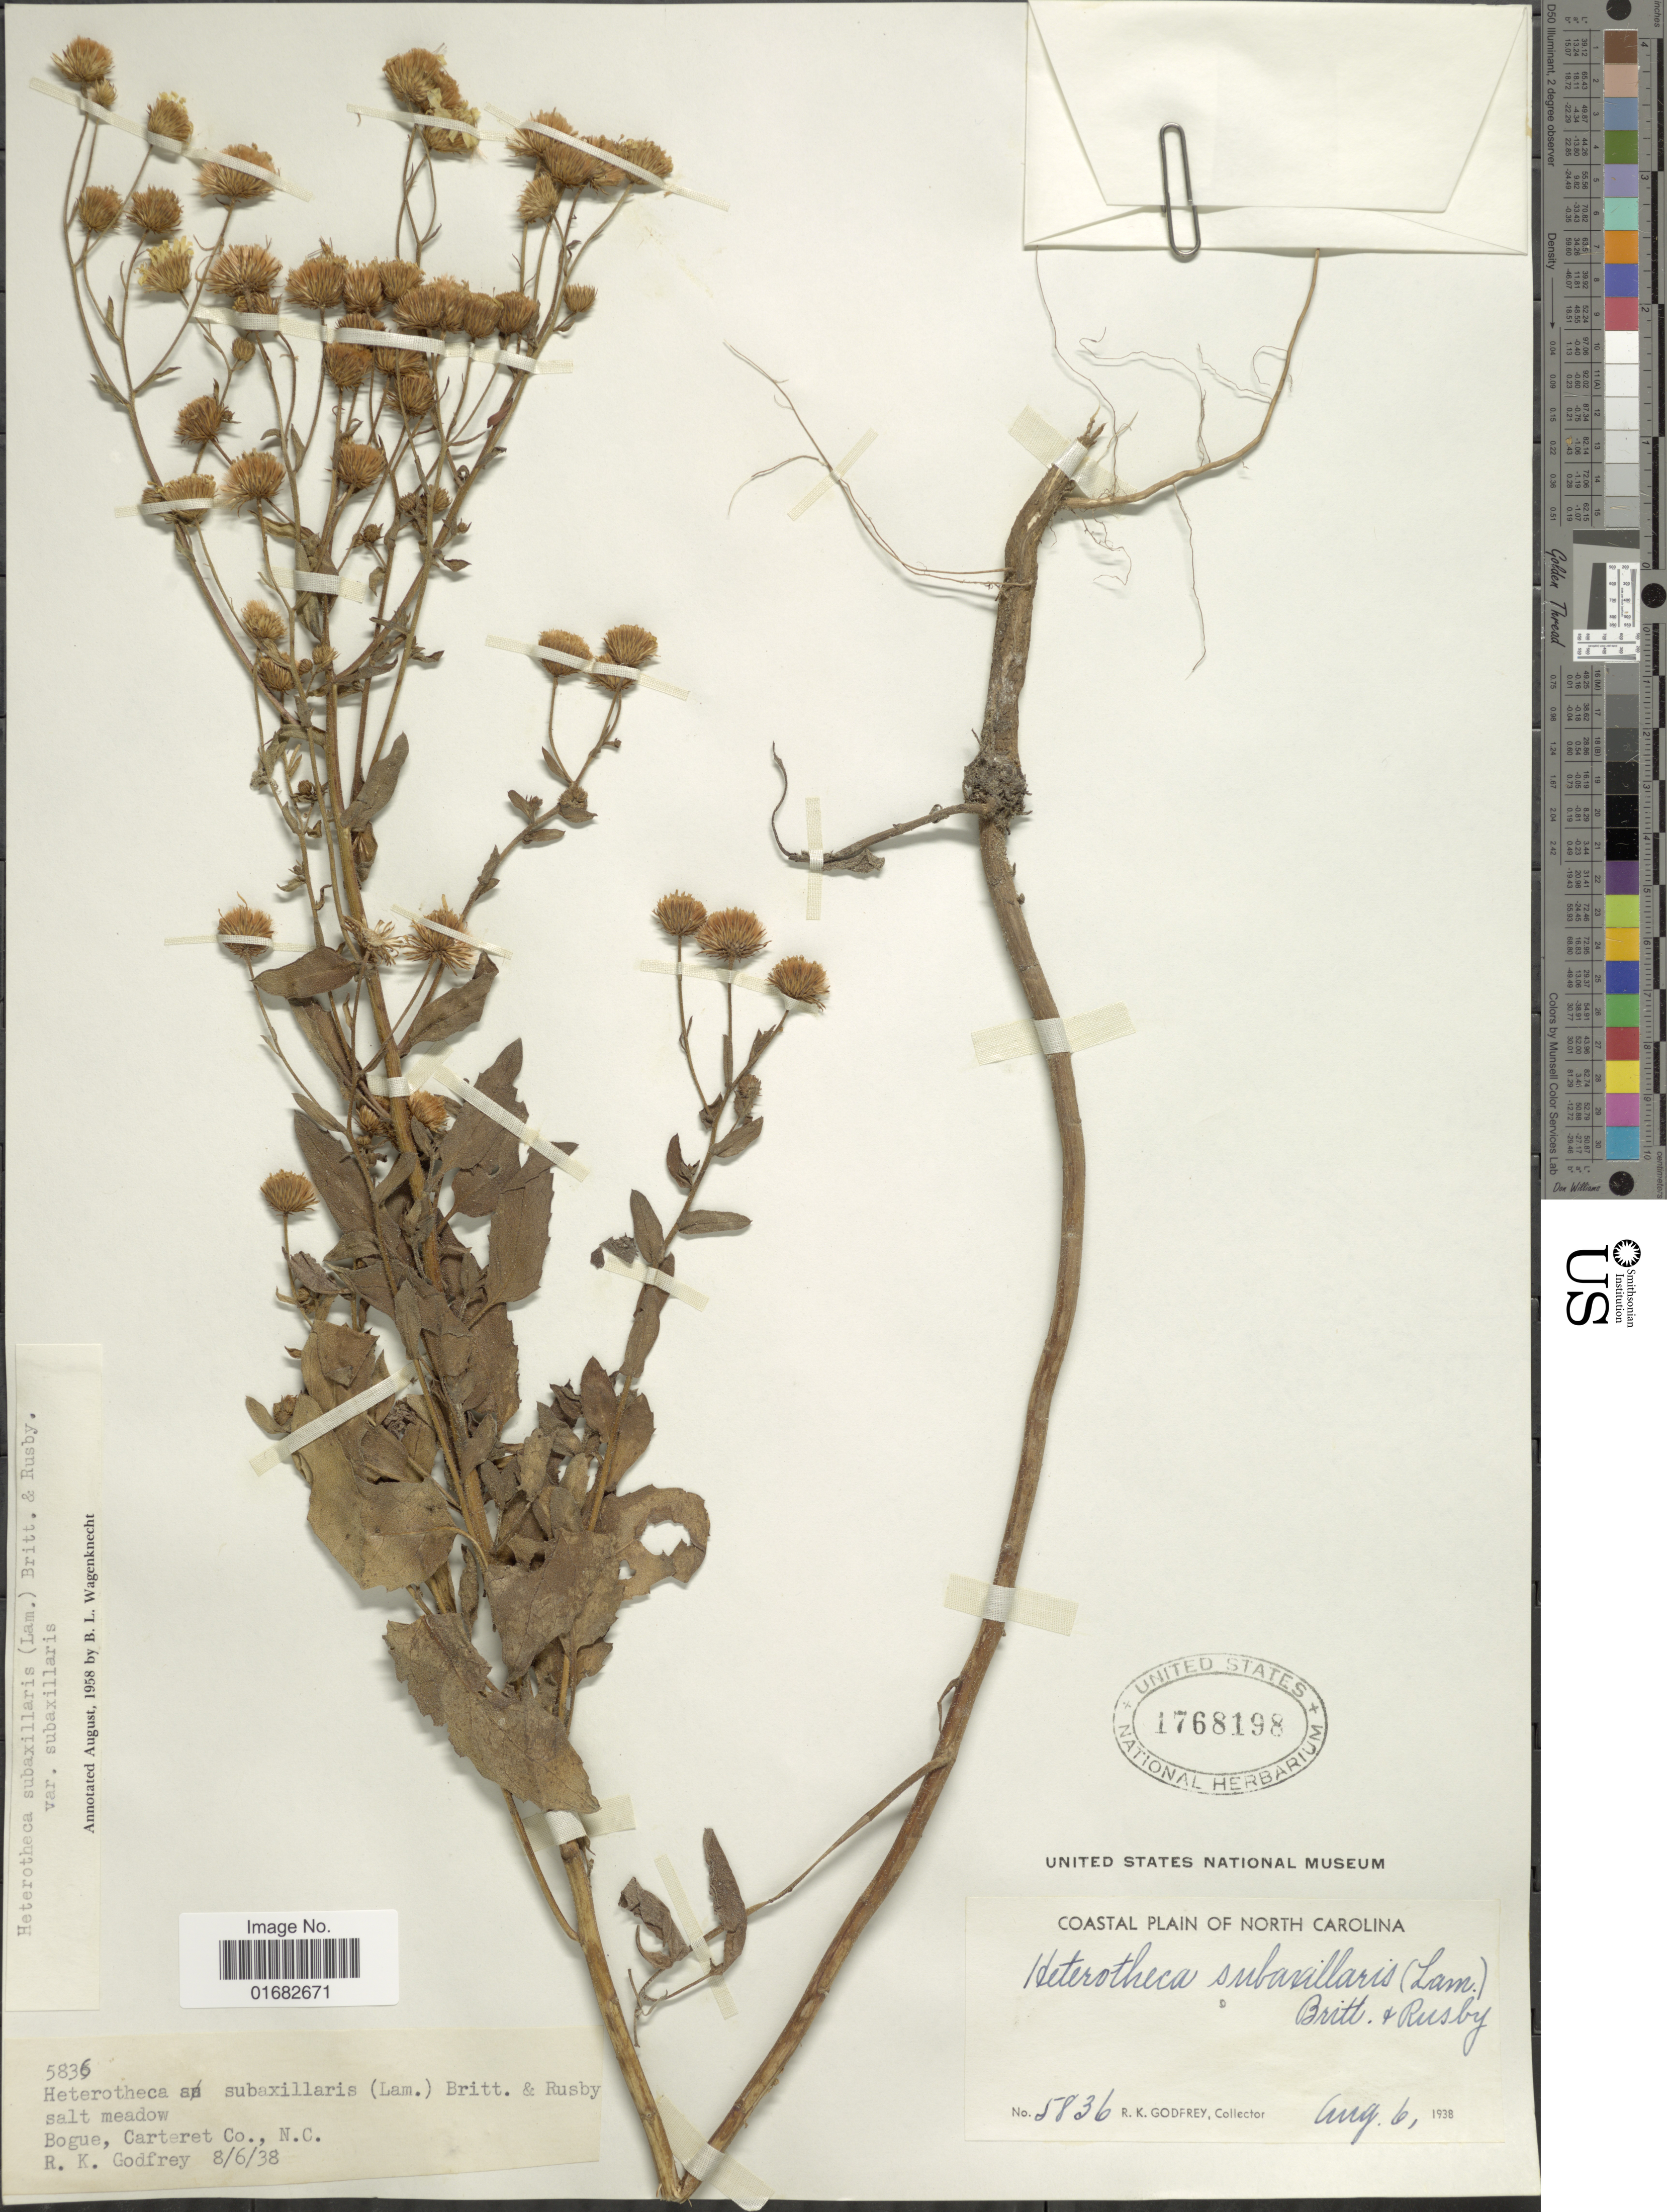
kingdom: Plantae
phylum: Tracheophyta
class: Magnoliopsida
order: Asterales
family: Asteraceae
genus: Heterotheca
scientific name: Heterotheca subaxillaris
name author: (Lam.) Britton & Rusby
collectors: R. K. Godfrey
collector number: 5836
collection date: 1938-08-06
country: United States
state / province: North Carolina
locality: Coastal Plain. Bogue, Carteret Co.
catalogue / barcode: US 1768198